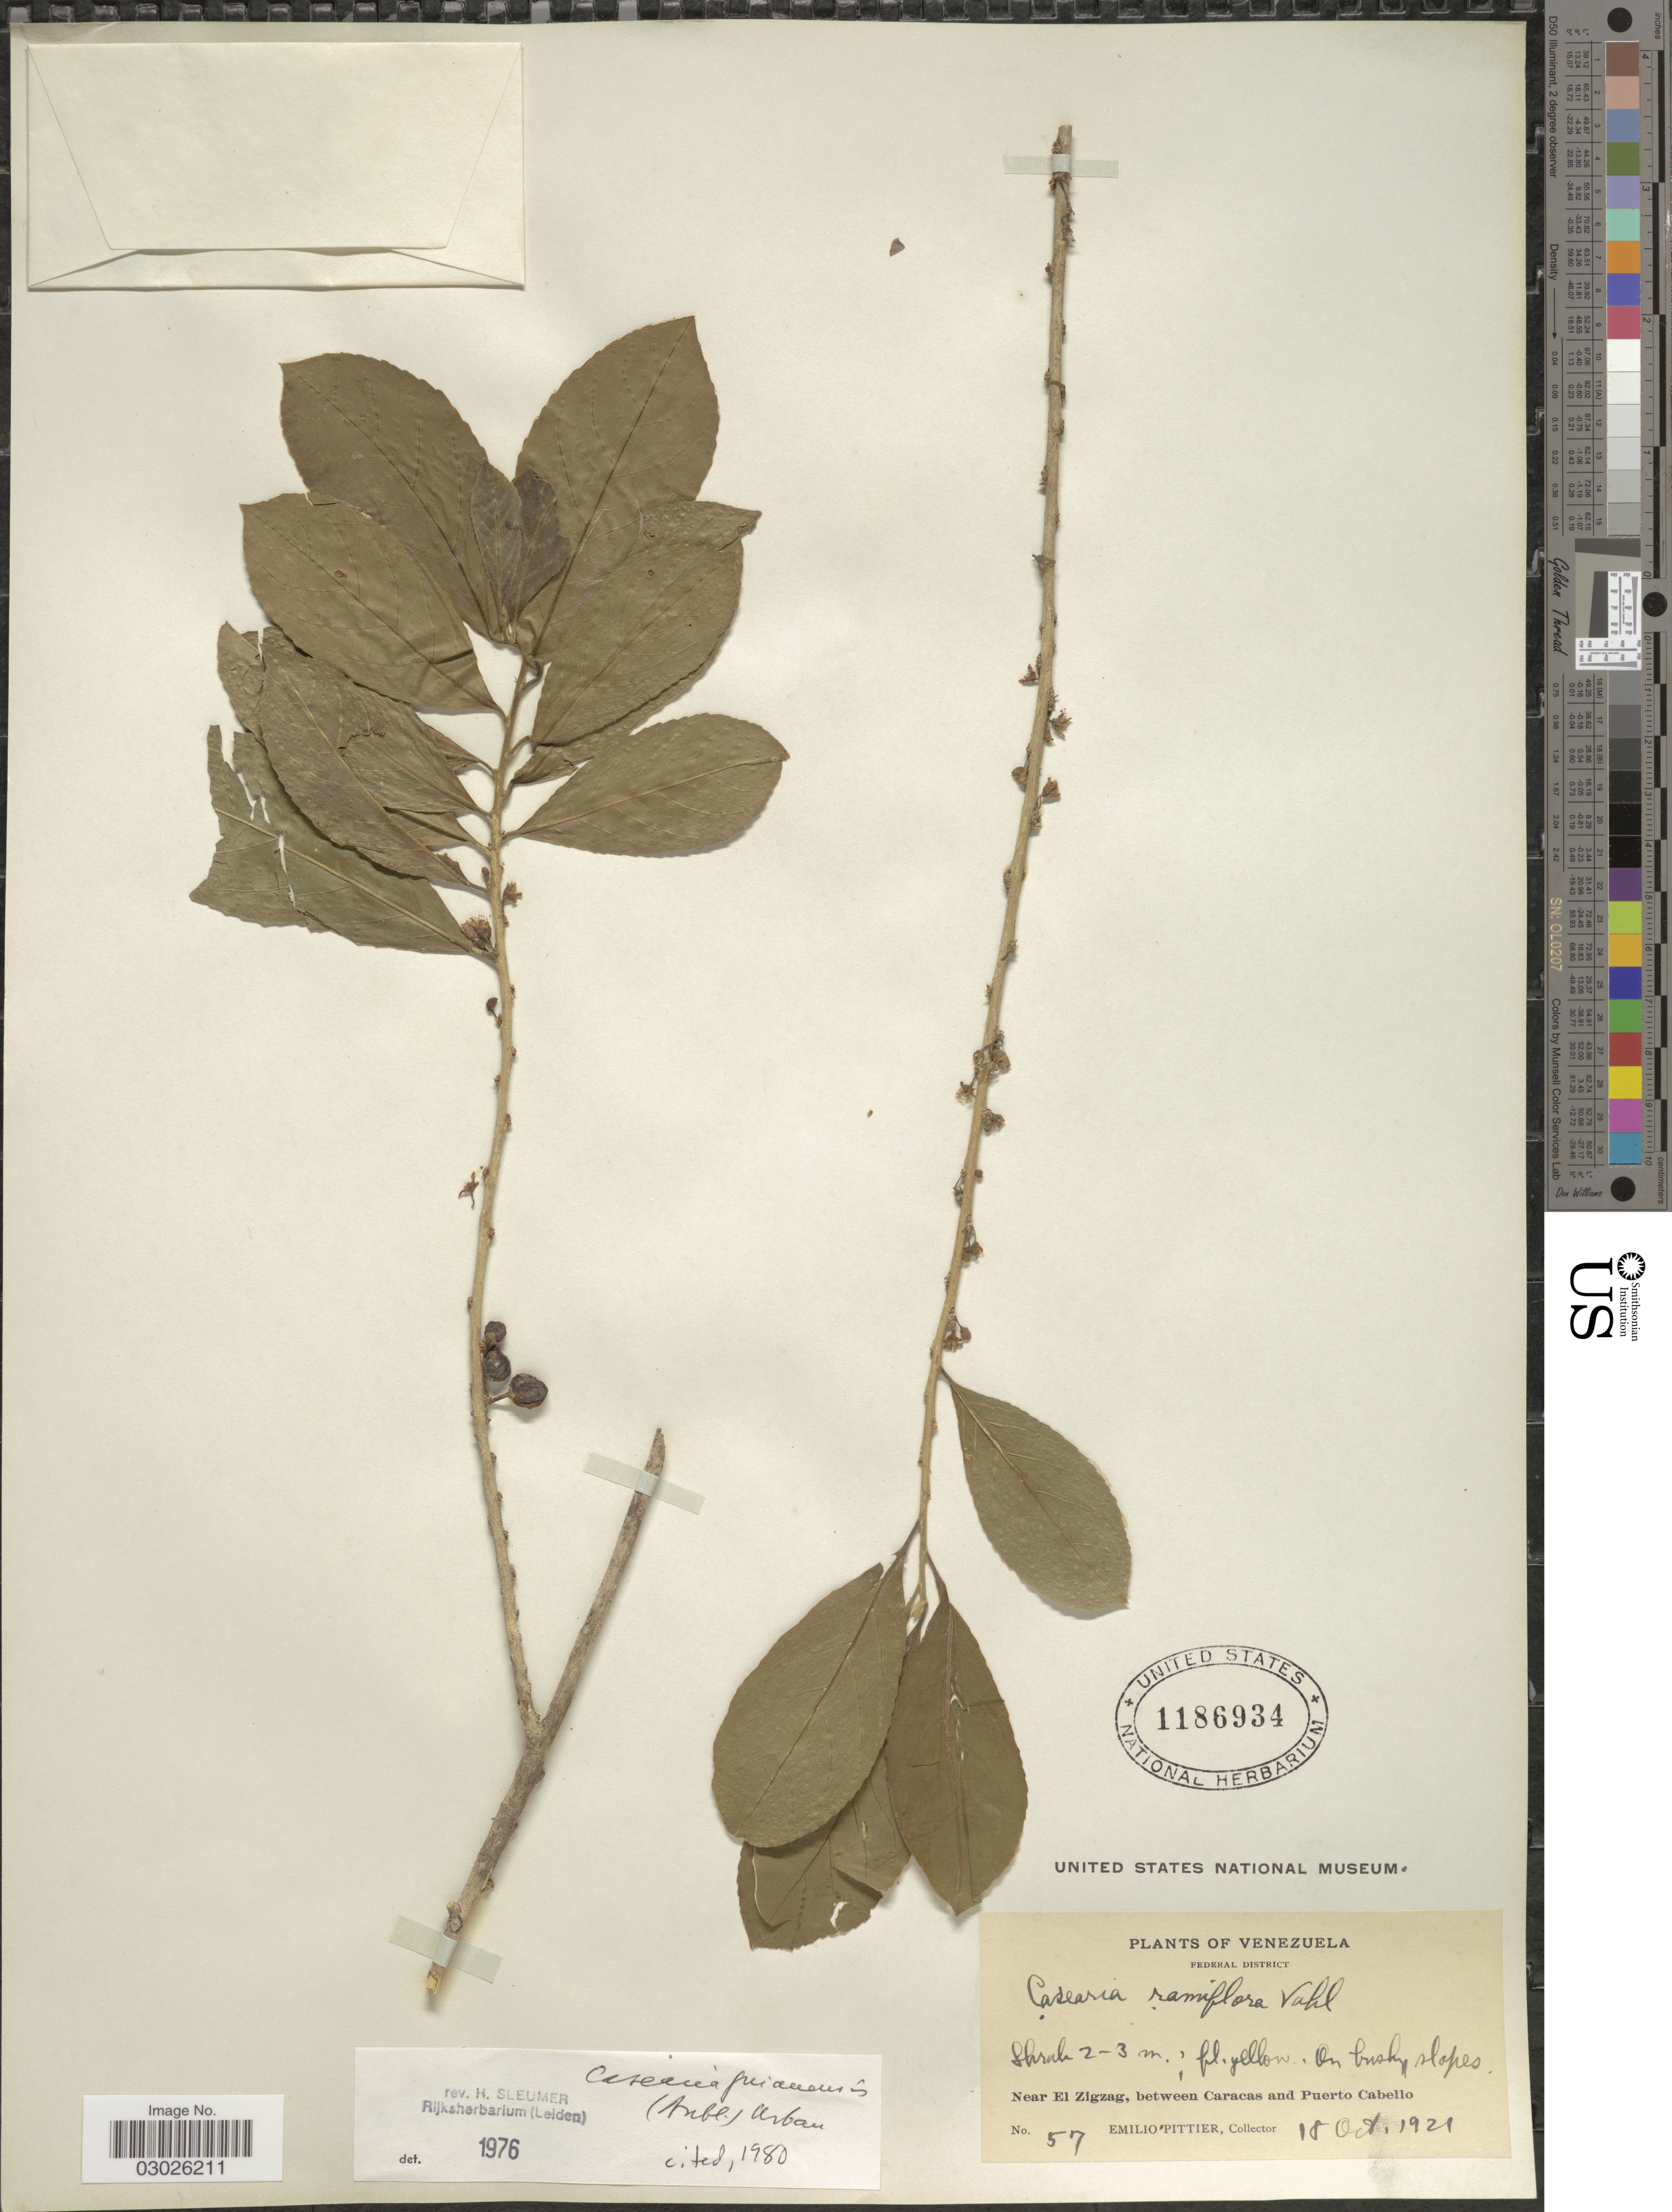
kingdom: Plantae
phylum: Tracheophyta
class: Magnoliopsida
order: Malpighiales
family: Salicaceae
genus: Casearia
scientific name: Casearia guianensis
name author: (Aubl.) Urb.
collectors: E. Pittier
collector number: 57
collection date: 1921-10-18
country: Venezuela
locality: Federal District, Near El Zigzag, between Caracas and Puerto Cabello.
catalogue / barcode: US 1186934